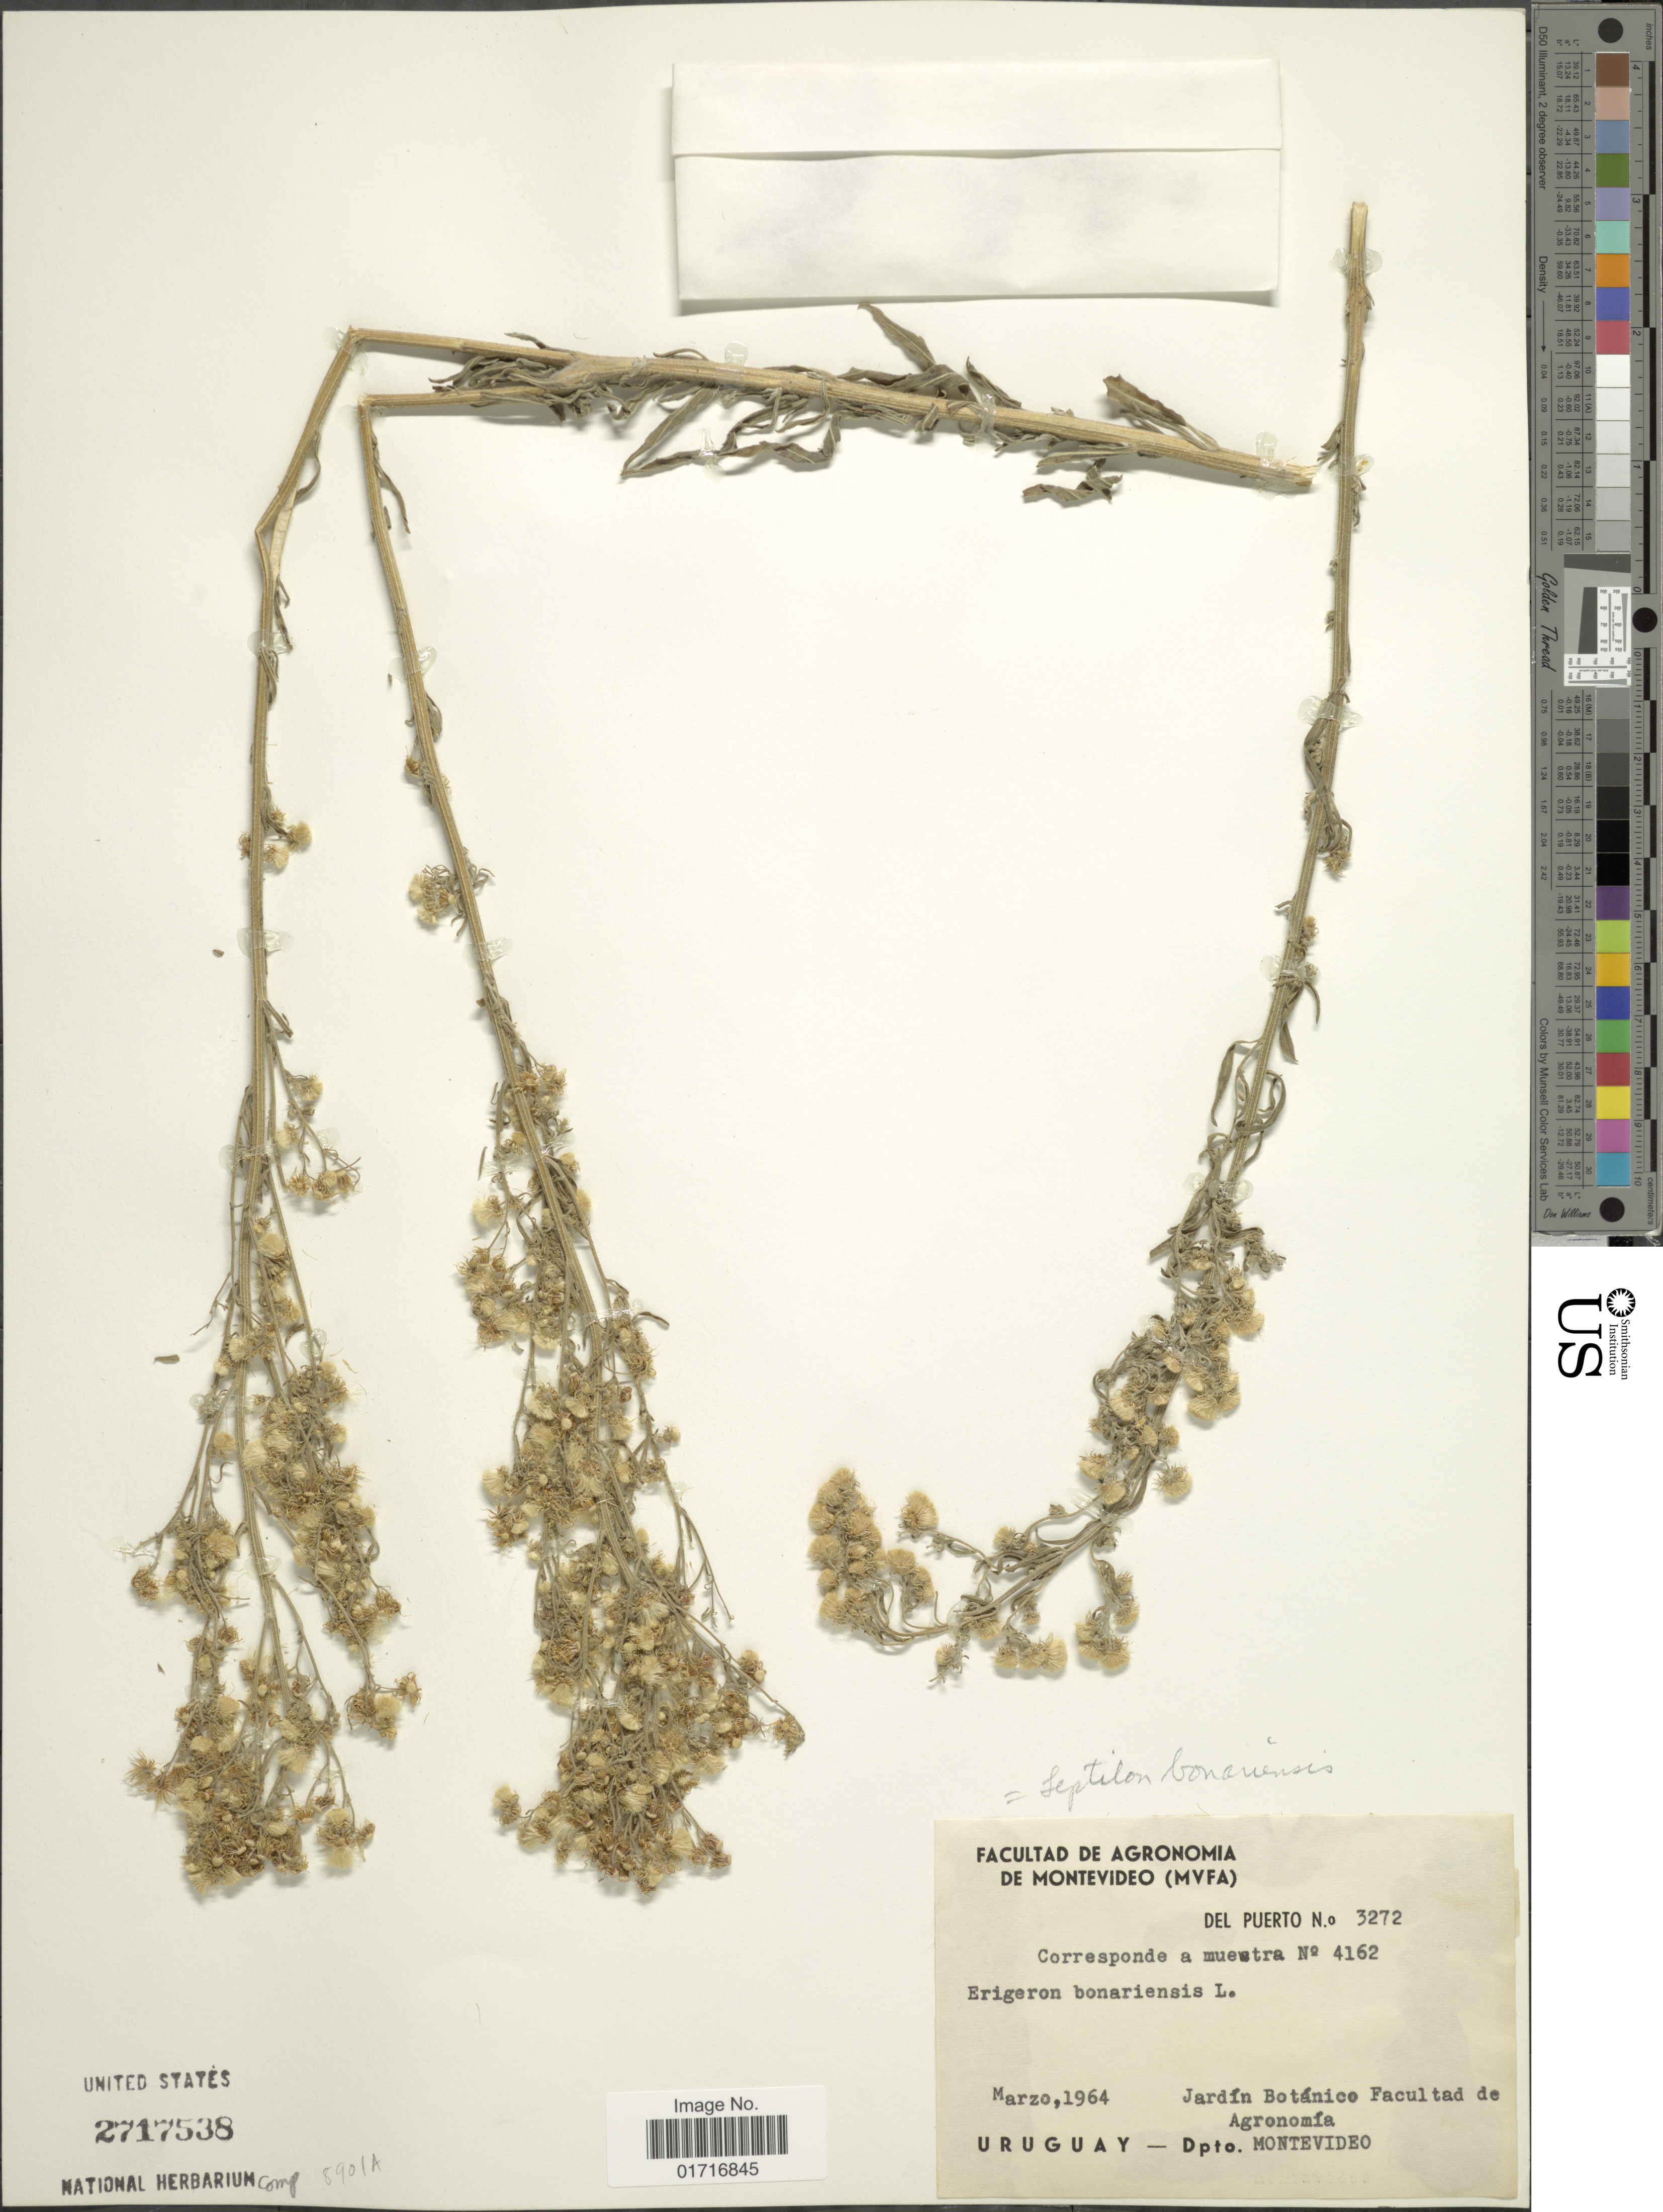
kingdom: Plantae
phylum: Tracheophyta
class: Magnoliopsida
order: Asterales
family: Asteraceae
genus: Conyza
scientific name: Conyza bonariensis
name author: (L.) Cronq.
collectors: Del Puerto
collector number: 3272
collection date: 1964-03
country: Uruguay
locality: Uruguay - Dpto. Montevideo.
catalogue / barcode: US 2717538